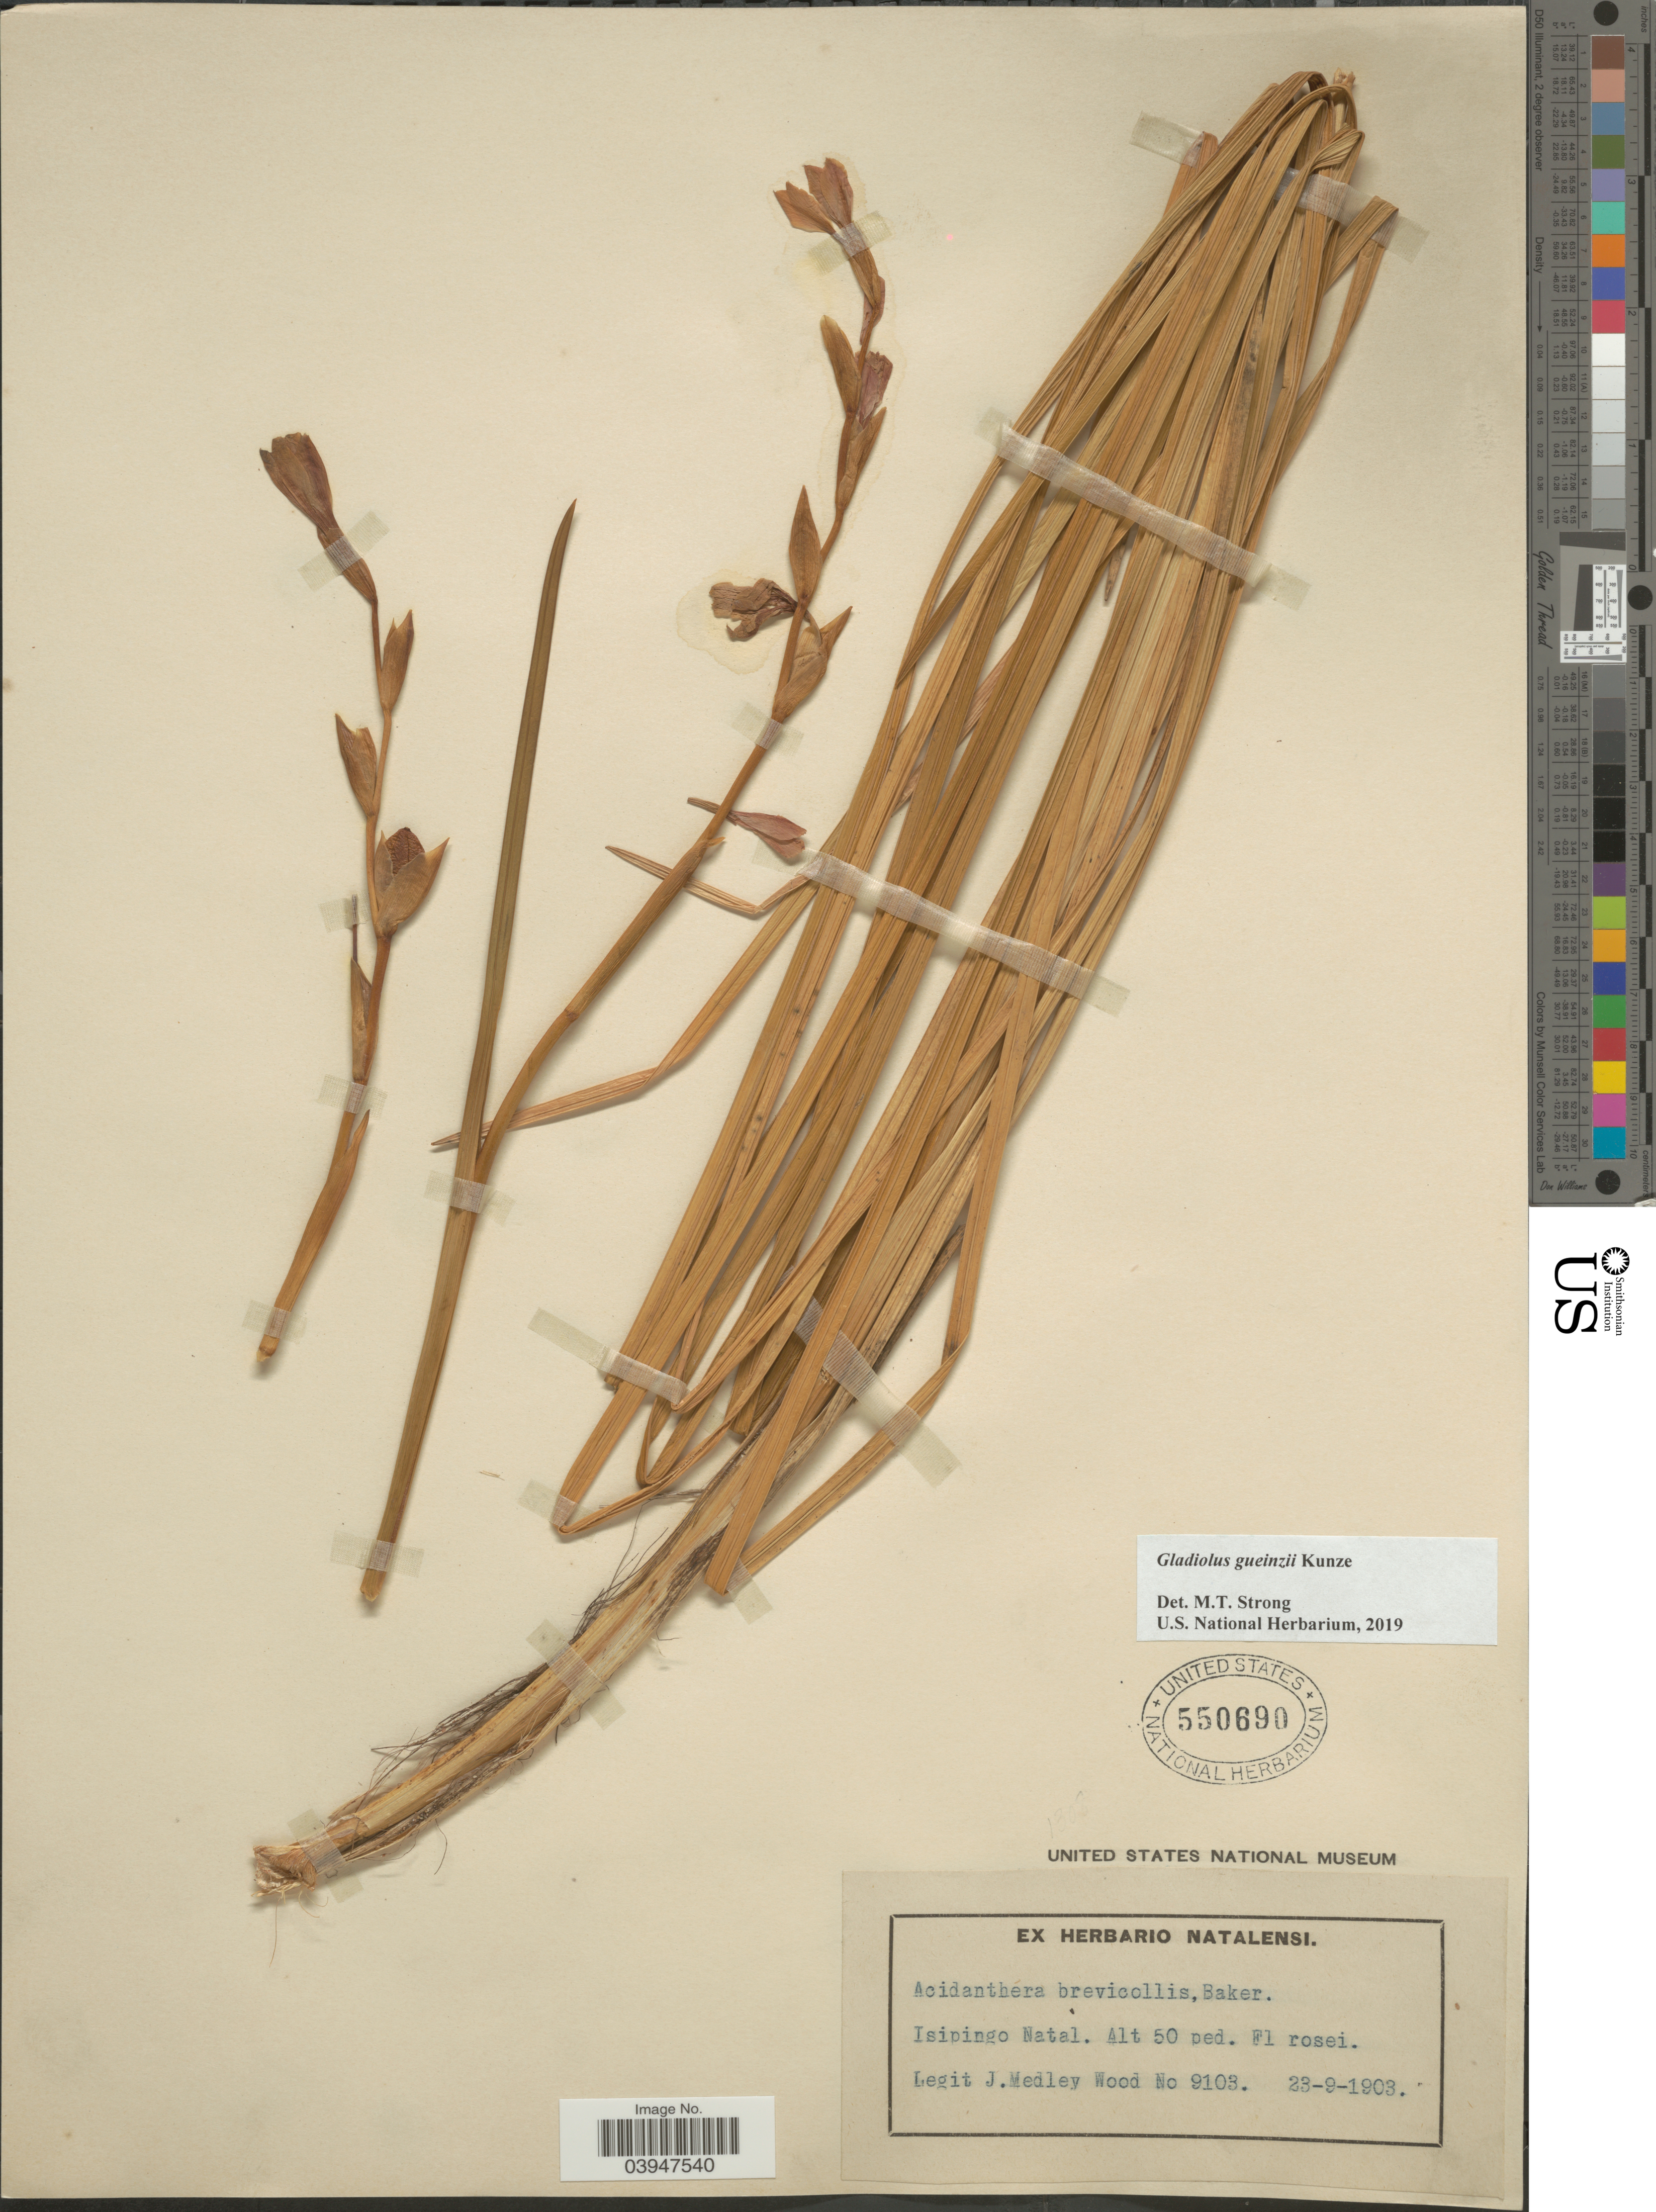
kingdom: Plantae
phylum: Tracheophyta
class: Liliopsida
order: Asparagales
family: Iridaceae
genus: Gladiolus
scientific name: Gladiolus gueinzii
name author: Kunze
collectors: J. Medley Wood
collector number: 9103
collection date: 1903-09-23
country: South Africa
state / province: KwaZulu-Natal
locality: Isipingo Natal.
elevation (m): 15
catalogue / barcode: US 550690